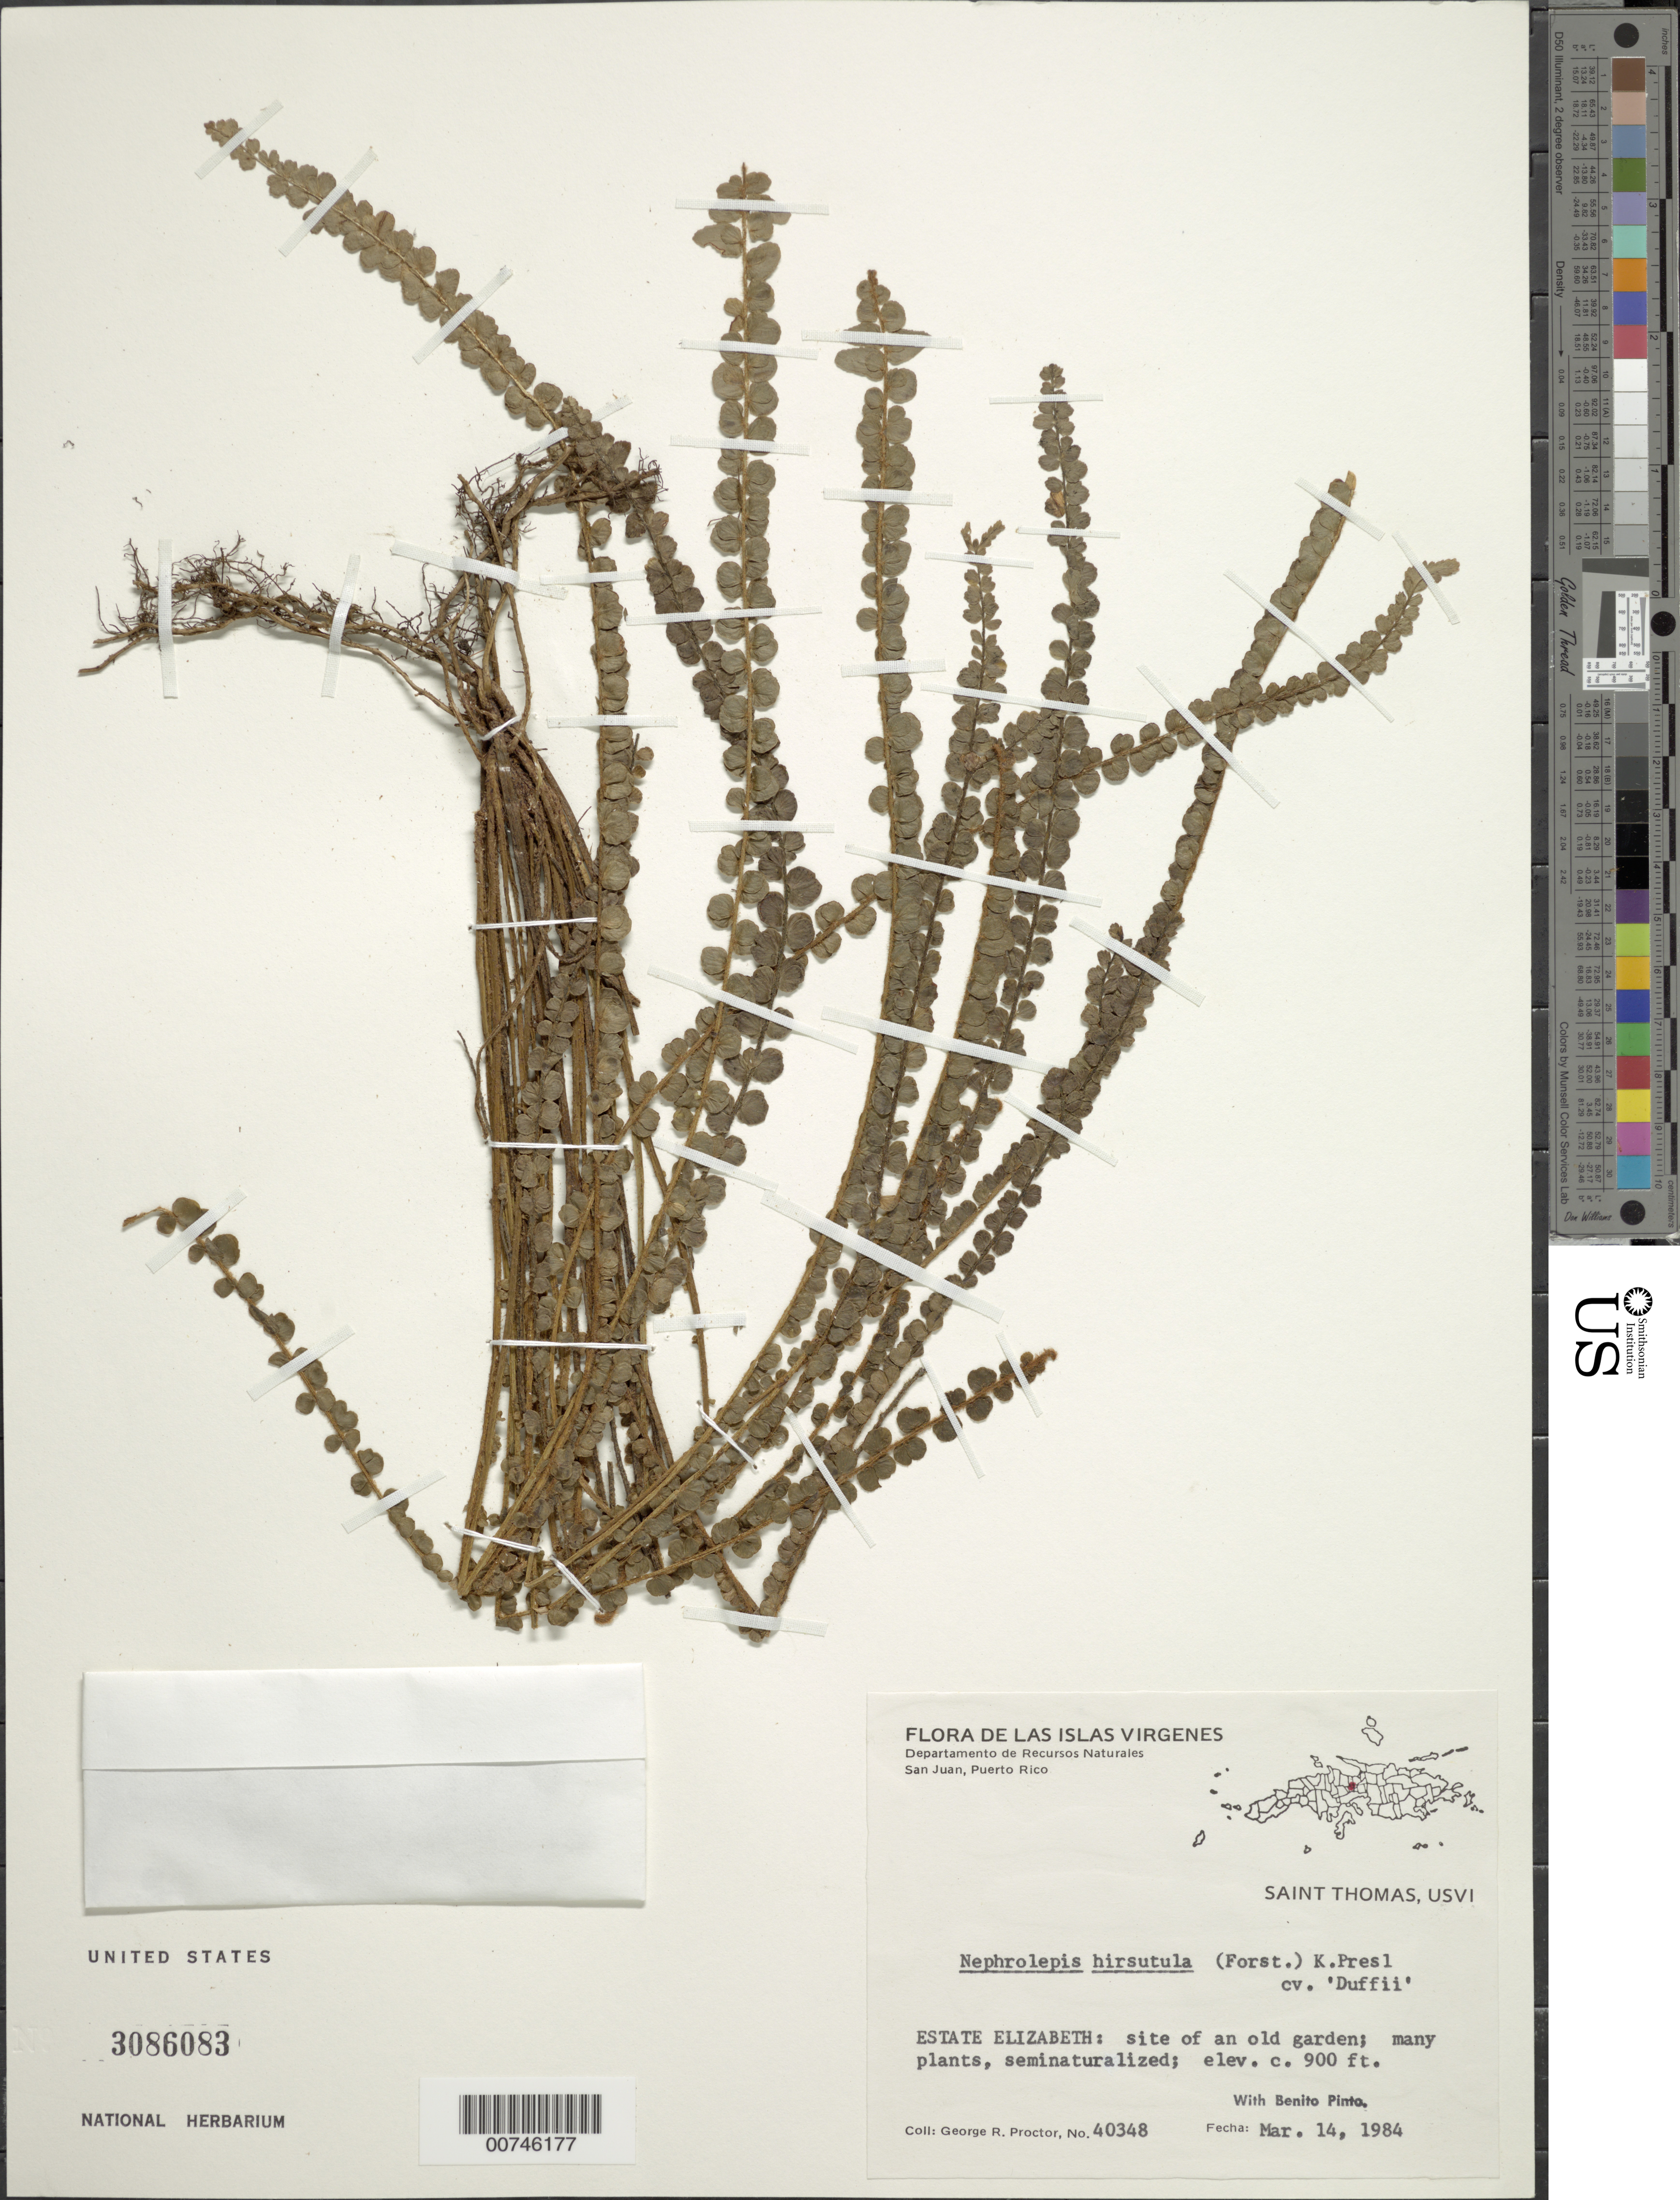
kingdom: Plantae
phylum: Tracheophyta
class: Polypodiopsida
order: Polypodiales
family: Nephrolepidaceae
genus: Nephrolepis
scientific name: Nephrolepis falcata 'Furcans'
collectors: G. R. Proctor & B. Pinto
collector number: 40348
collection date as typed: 14 Mar 1984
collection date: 1984-03-14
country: U.S. Virgin Islands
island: St. Thomas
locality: Estate Elizabeth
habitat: Site of an old graden, many plants, seminaturalized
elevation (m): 274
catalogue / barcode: US 3086083